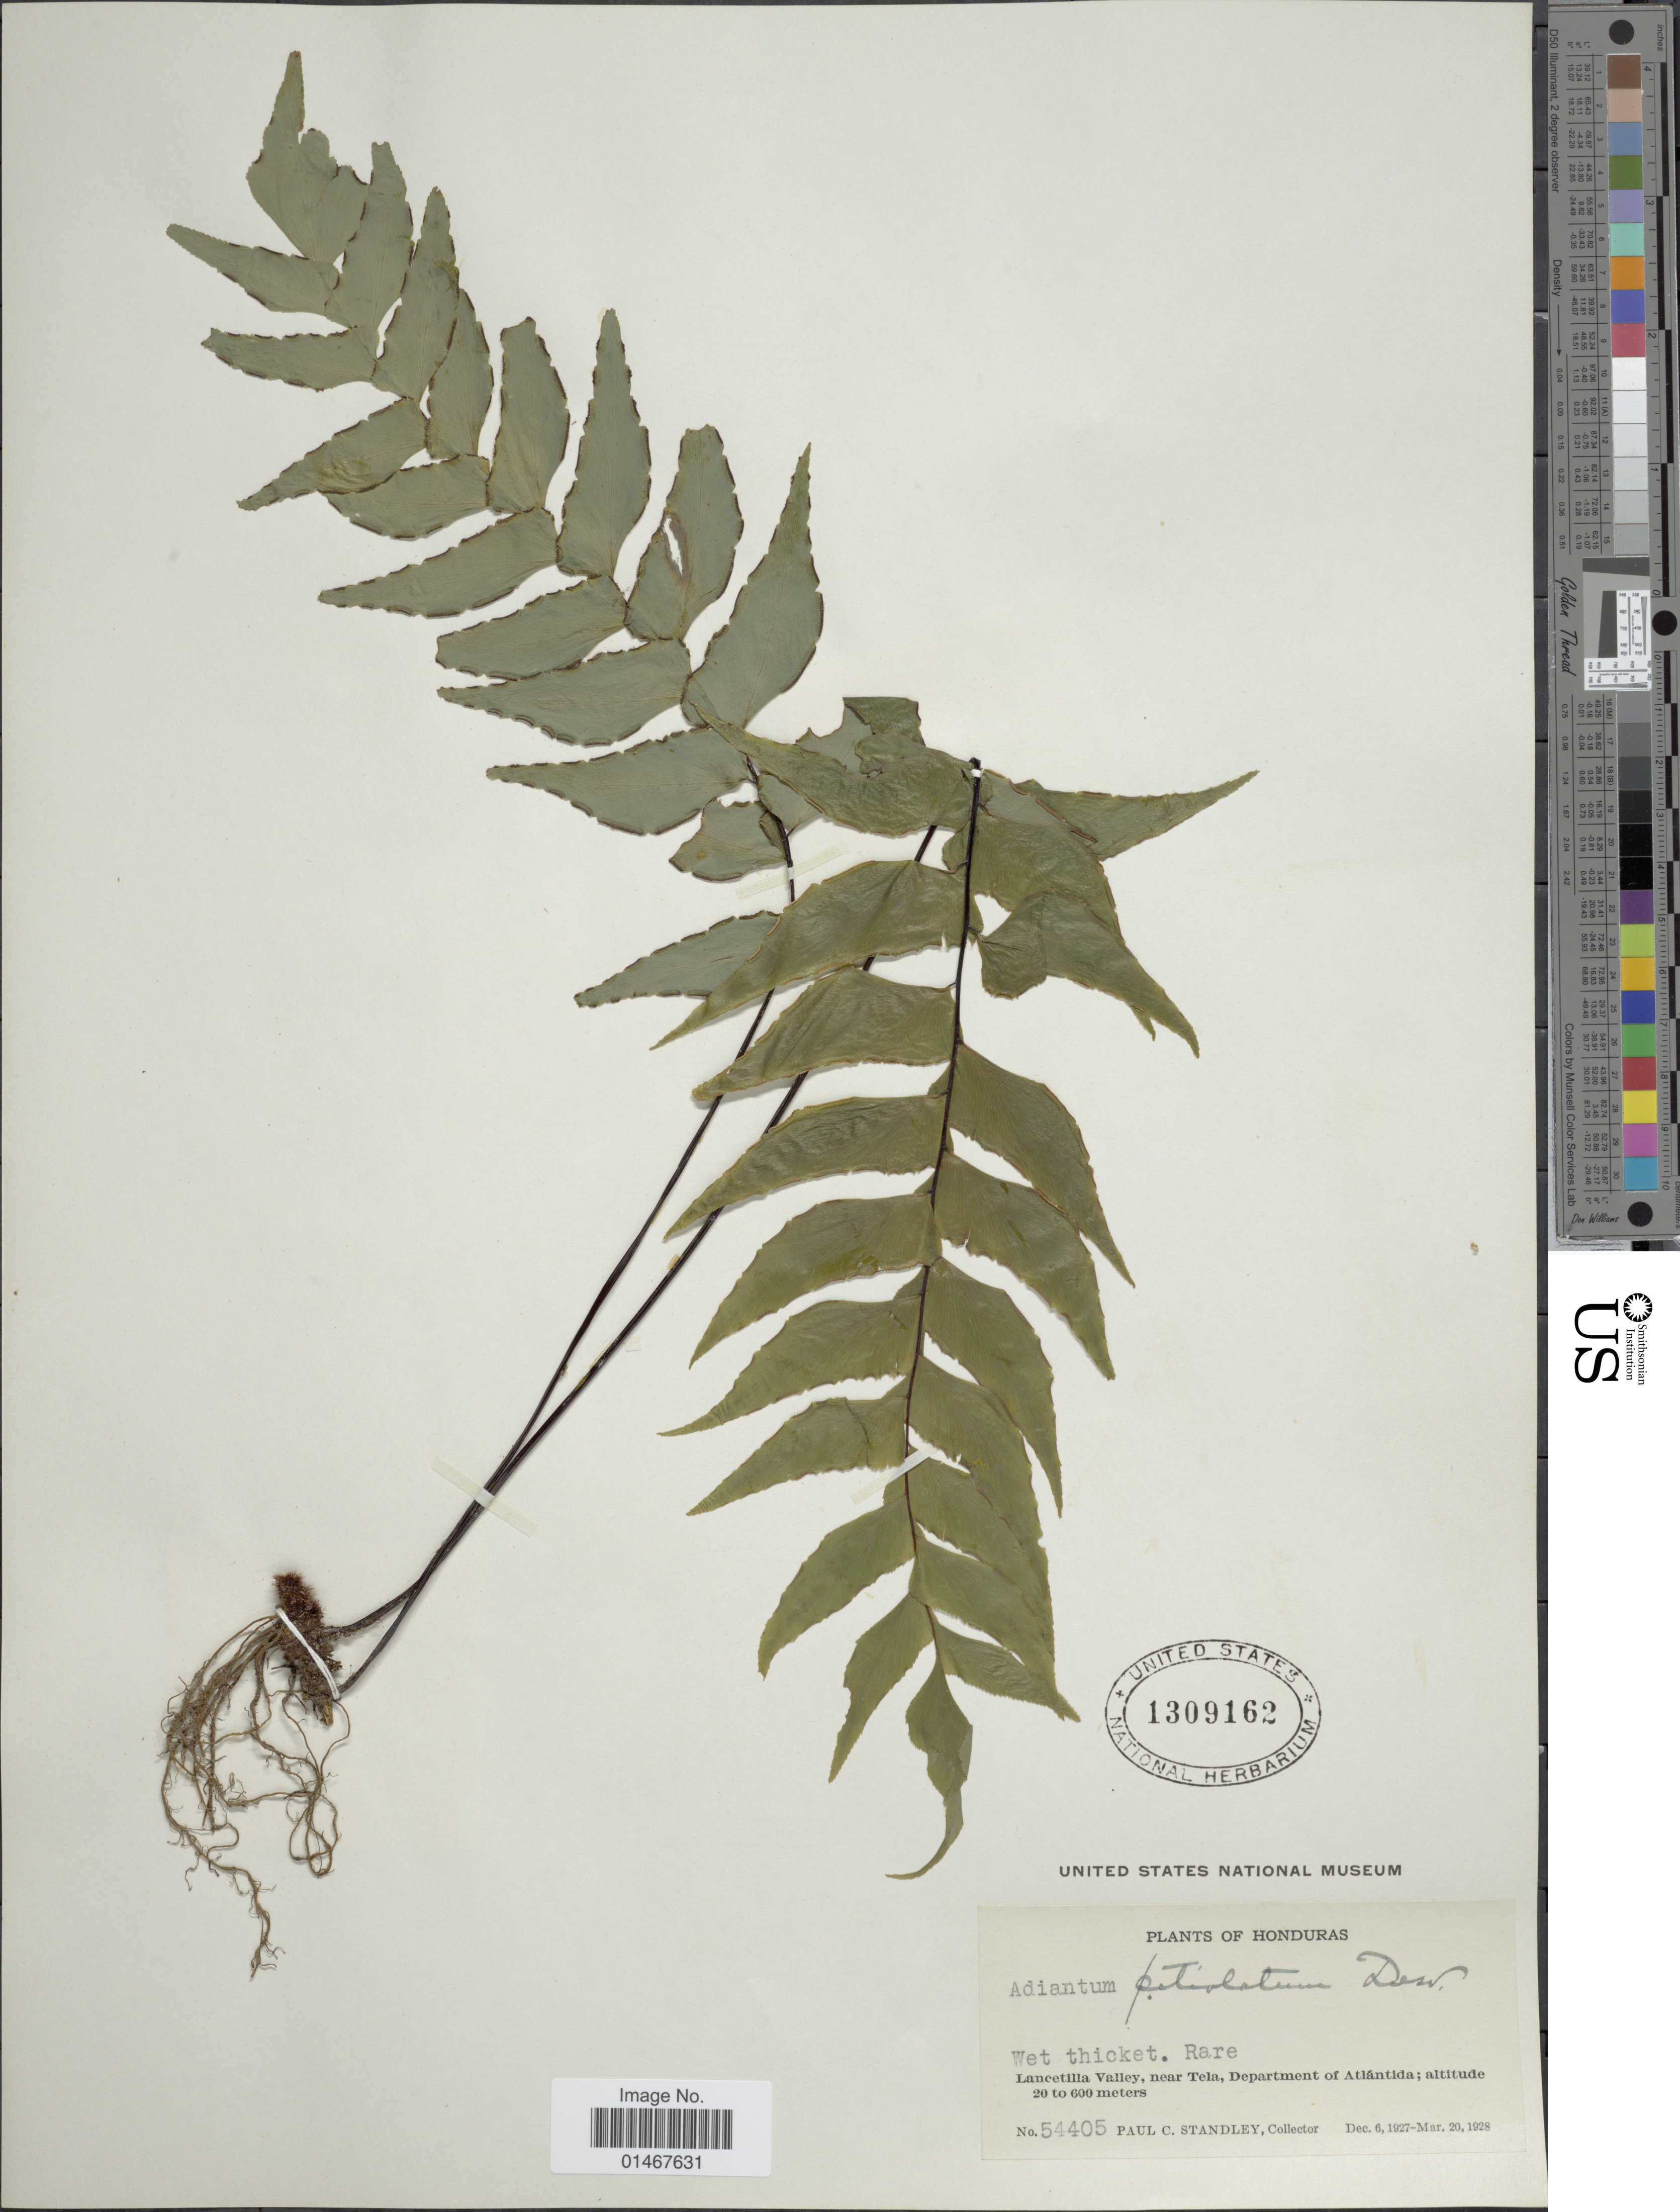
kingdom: Plantae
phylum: Tracheophyta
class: Polypodiopsida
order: Polypodiales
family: Pteridaceae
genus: Adiantum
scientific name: Adiantum petiolatum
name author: Desv.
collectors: P. C. Standley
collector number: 54405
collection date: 1927-12-06/1928-03-20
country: Honduras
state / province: Atlántida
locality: Lancetilla Valley, near Tela, Department of Atlántida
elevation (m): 20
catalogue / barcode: US 1309162